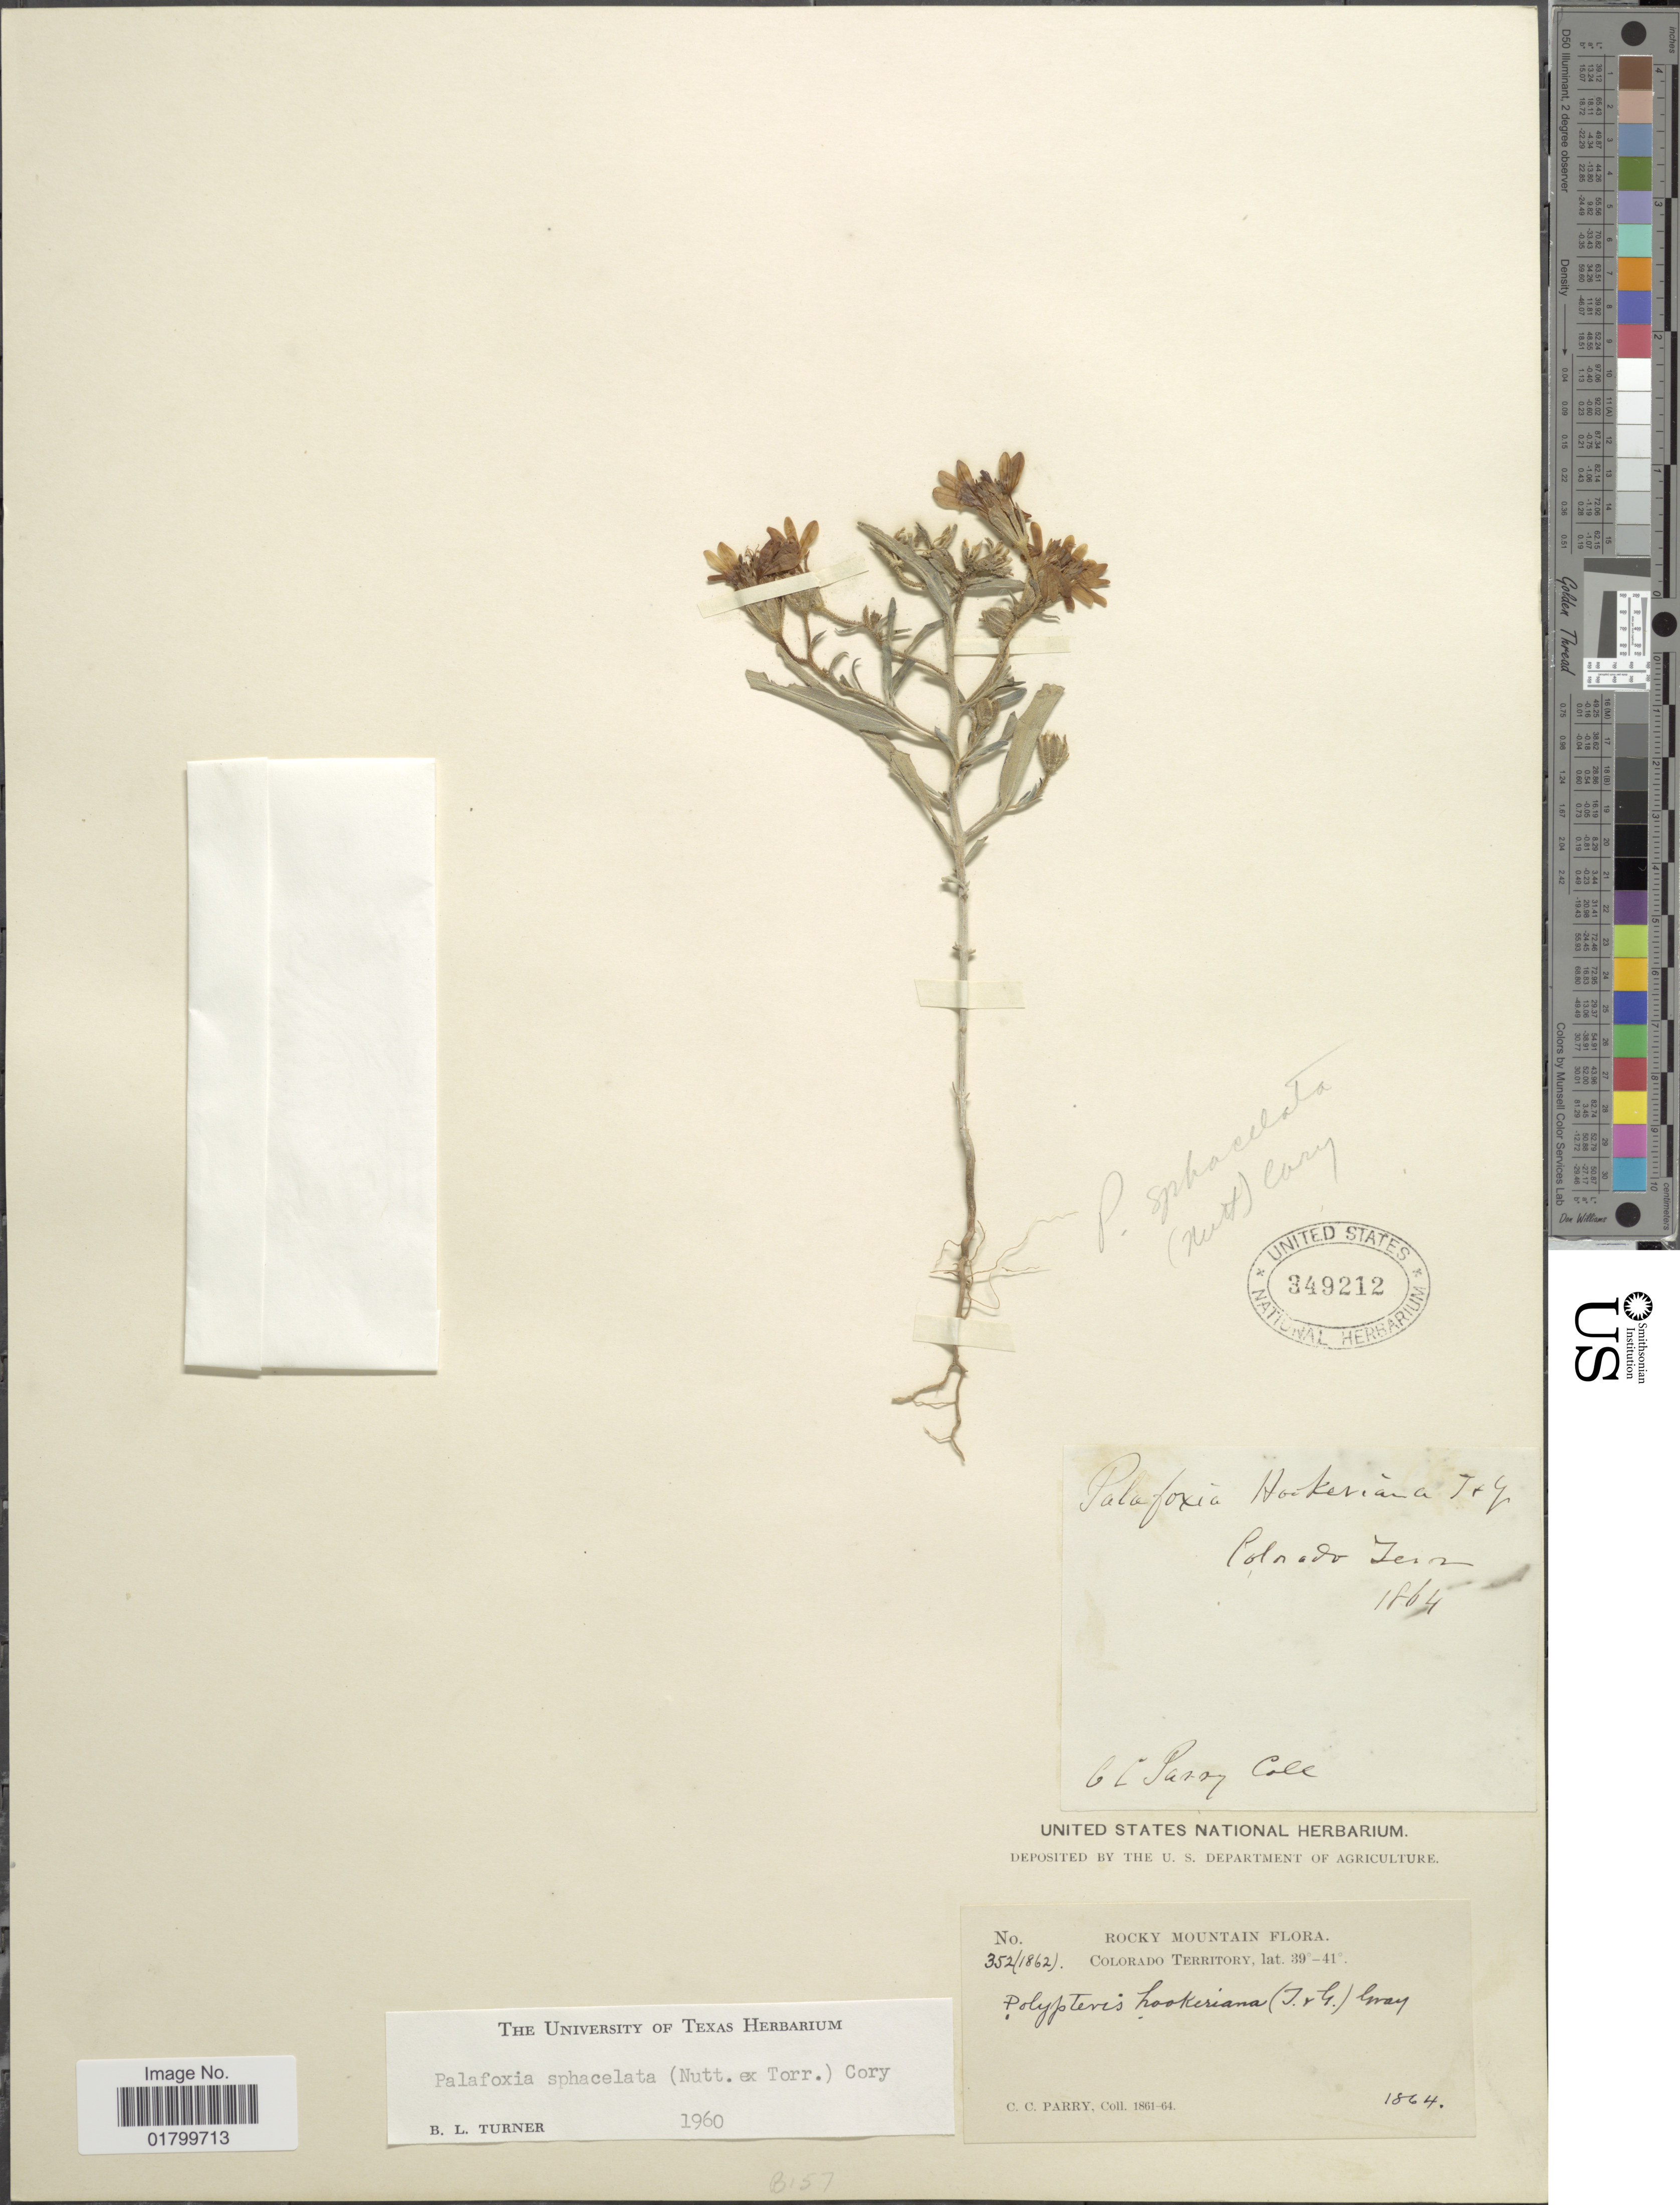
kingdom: Plantae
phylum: Tracheophyta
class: Magnoliopsida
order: Asterales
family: Asteraceae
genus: Palafoxia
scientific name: Palafoxia sphacelata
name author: (Nutt. ex Torr.) Cory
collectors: C. C. Parry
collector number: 352 (1862)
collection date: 1864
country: United States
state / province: Colorado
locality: Rocky Mountain, Colorado Territory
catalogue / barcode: US 349212